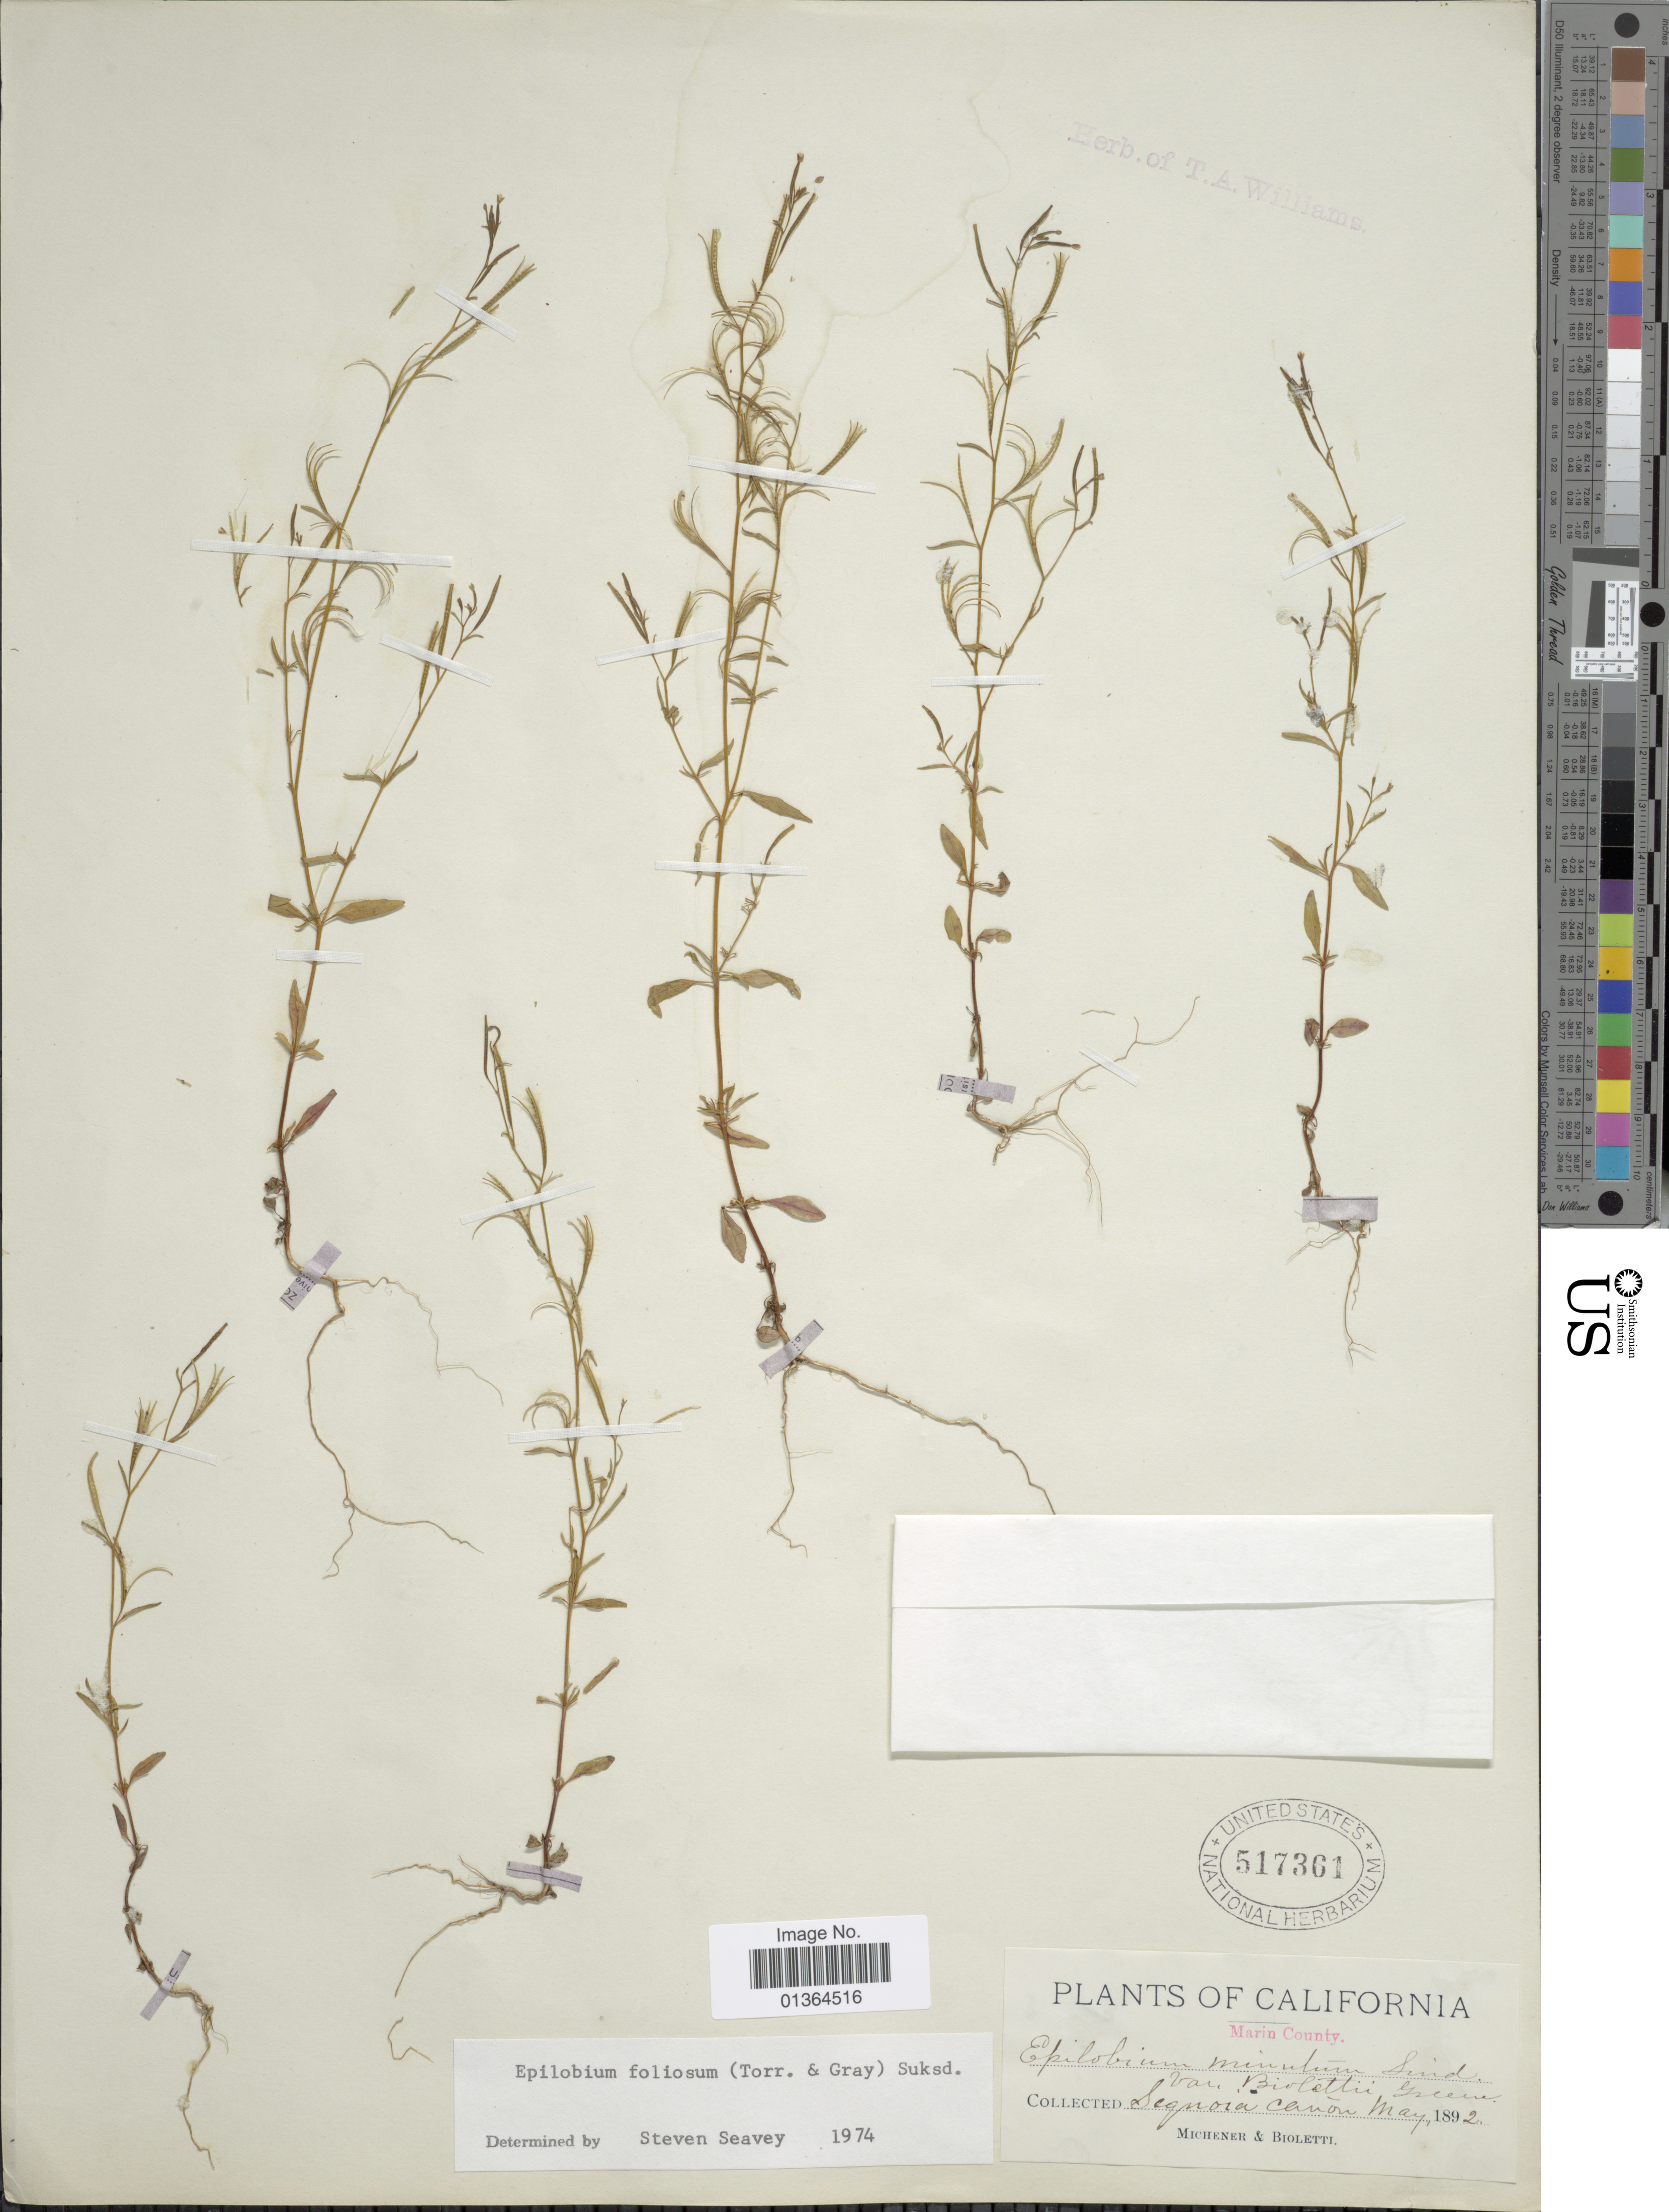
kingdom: Plantae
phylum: Tracheophyta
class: Magnoliopsida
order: Myrtales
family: Onagraceae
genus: Epilobium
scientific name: Epilobium foliosum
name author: (Nutt. ex Torr. & A. Gray) Suksd.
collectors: -. Michener & -- Bioletti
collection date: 1892-05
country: United States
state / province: California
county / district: Marin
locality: Marin Co, Sequoia Cañon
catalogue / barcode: US 517361